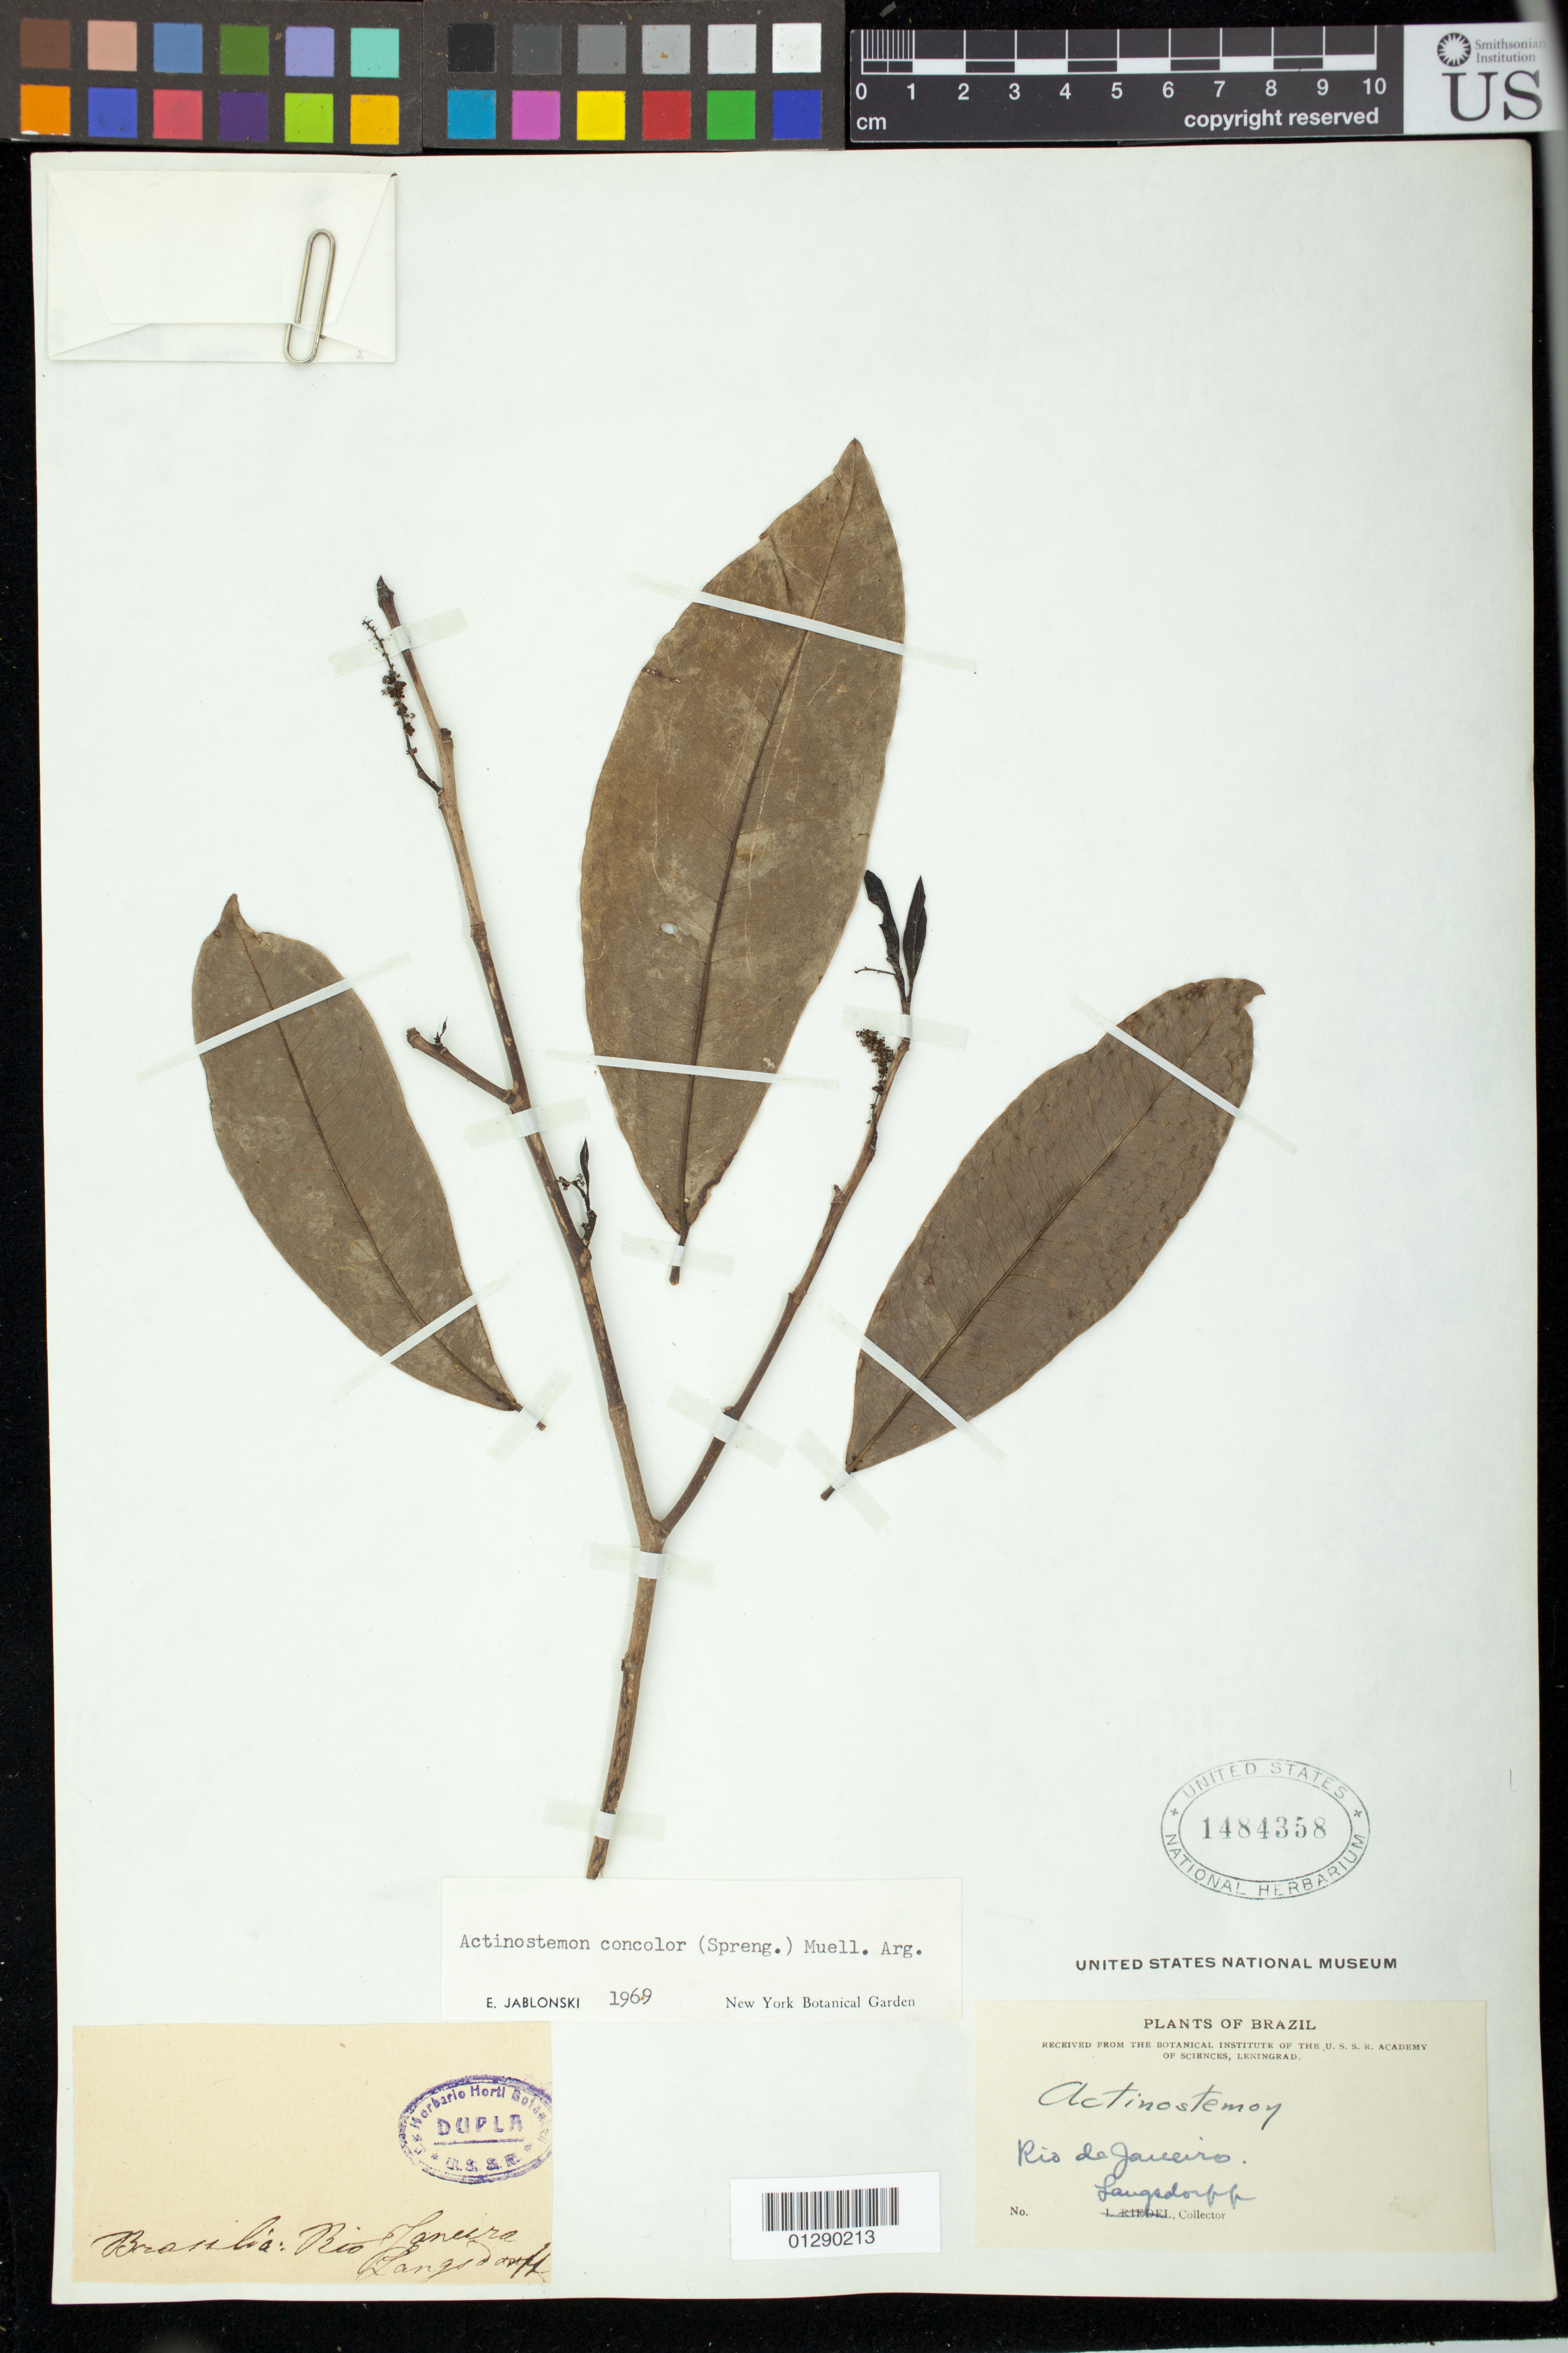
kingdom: Plantae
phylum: Tracheophyta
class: Magnoliopsida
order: Malpighiales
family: Euphorbiaceae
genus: Actinostemon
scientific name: Actinostemon concolor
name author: (Spreng.) Müll. Arg.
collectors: G. H. von Langsdorff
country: Brazil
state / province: Rio de Janeiro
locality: Rio de Janeiro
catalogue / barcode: US 1484358